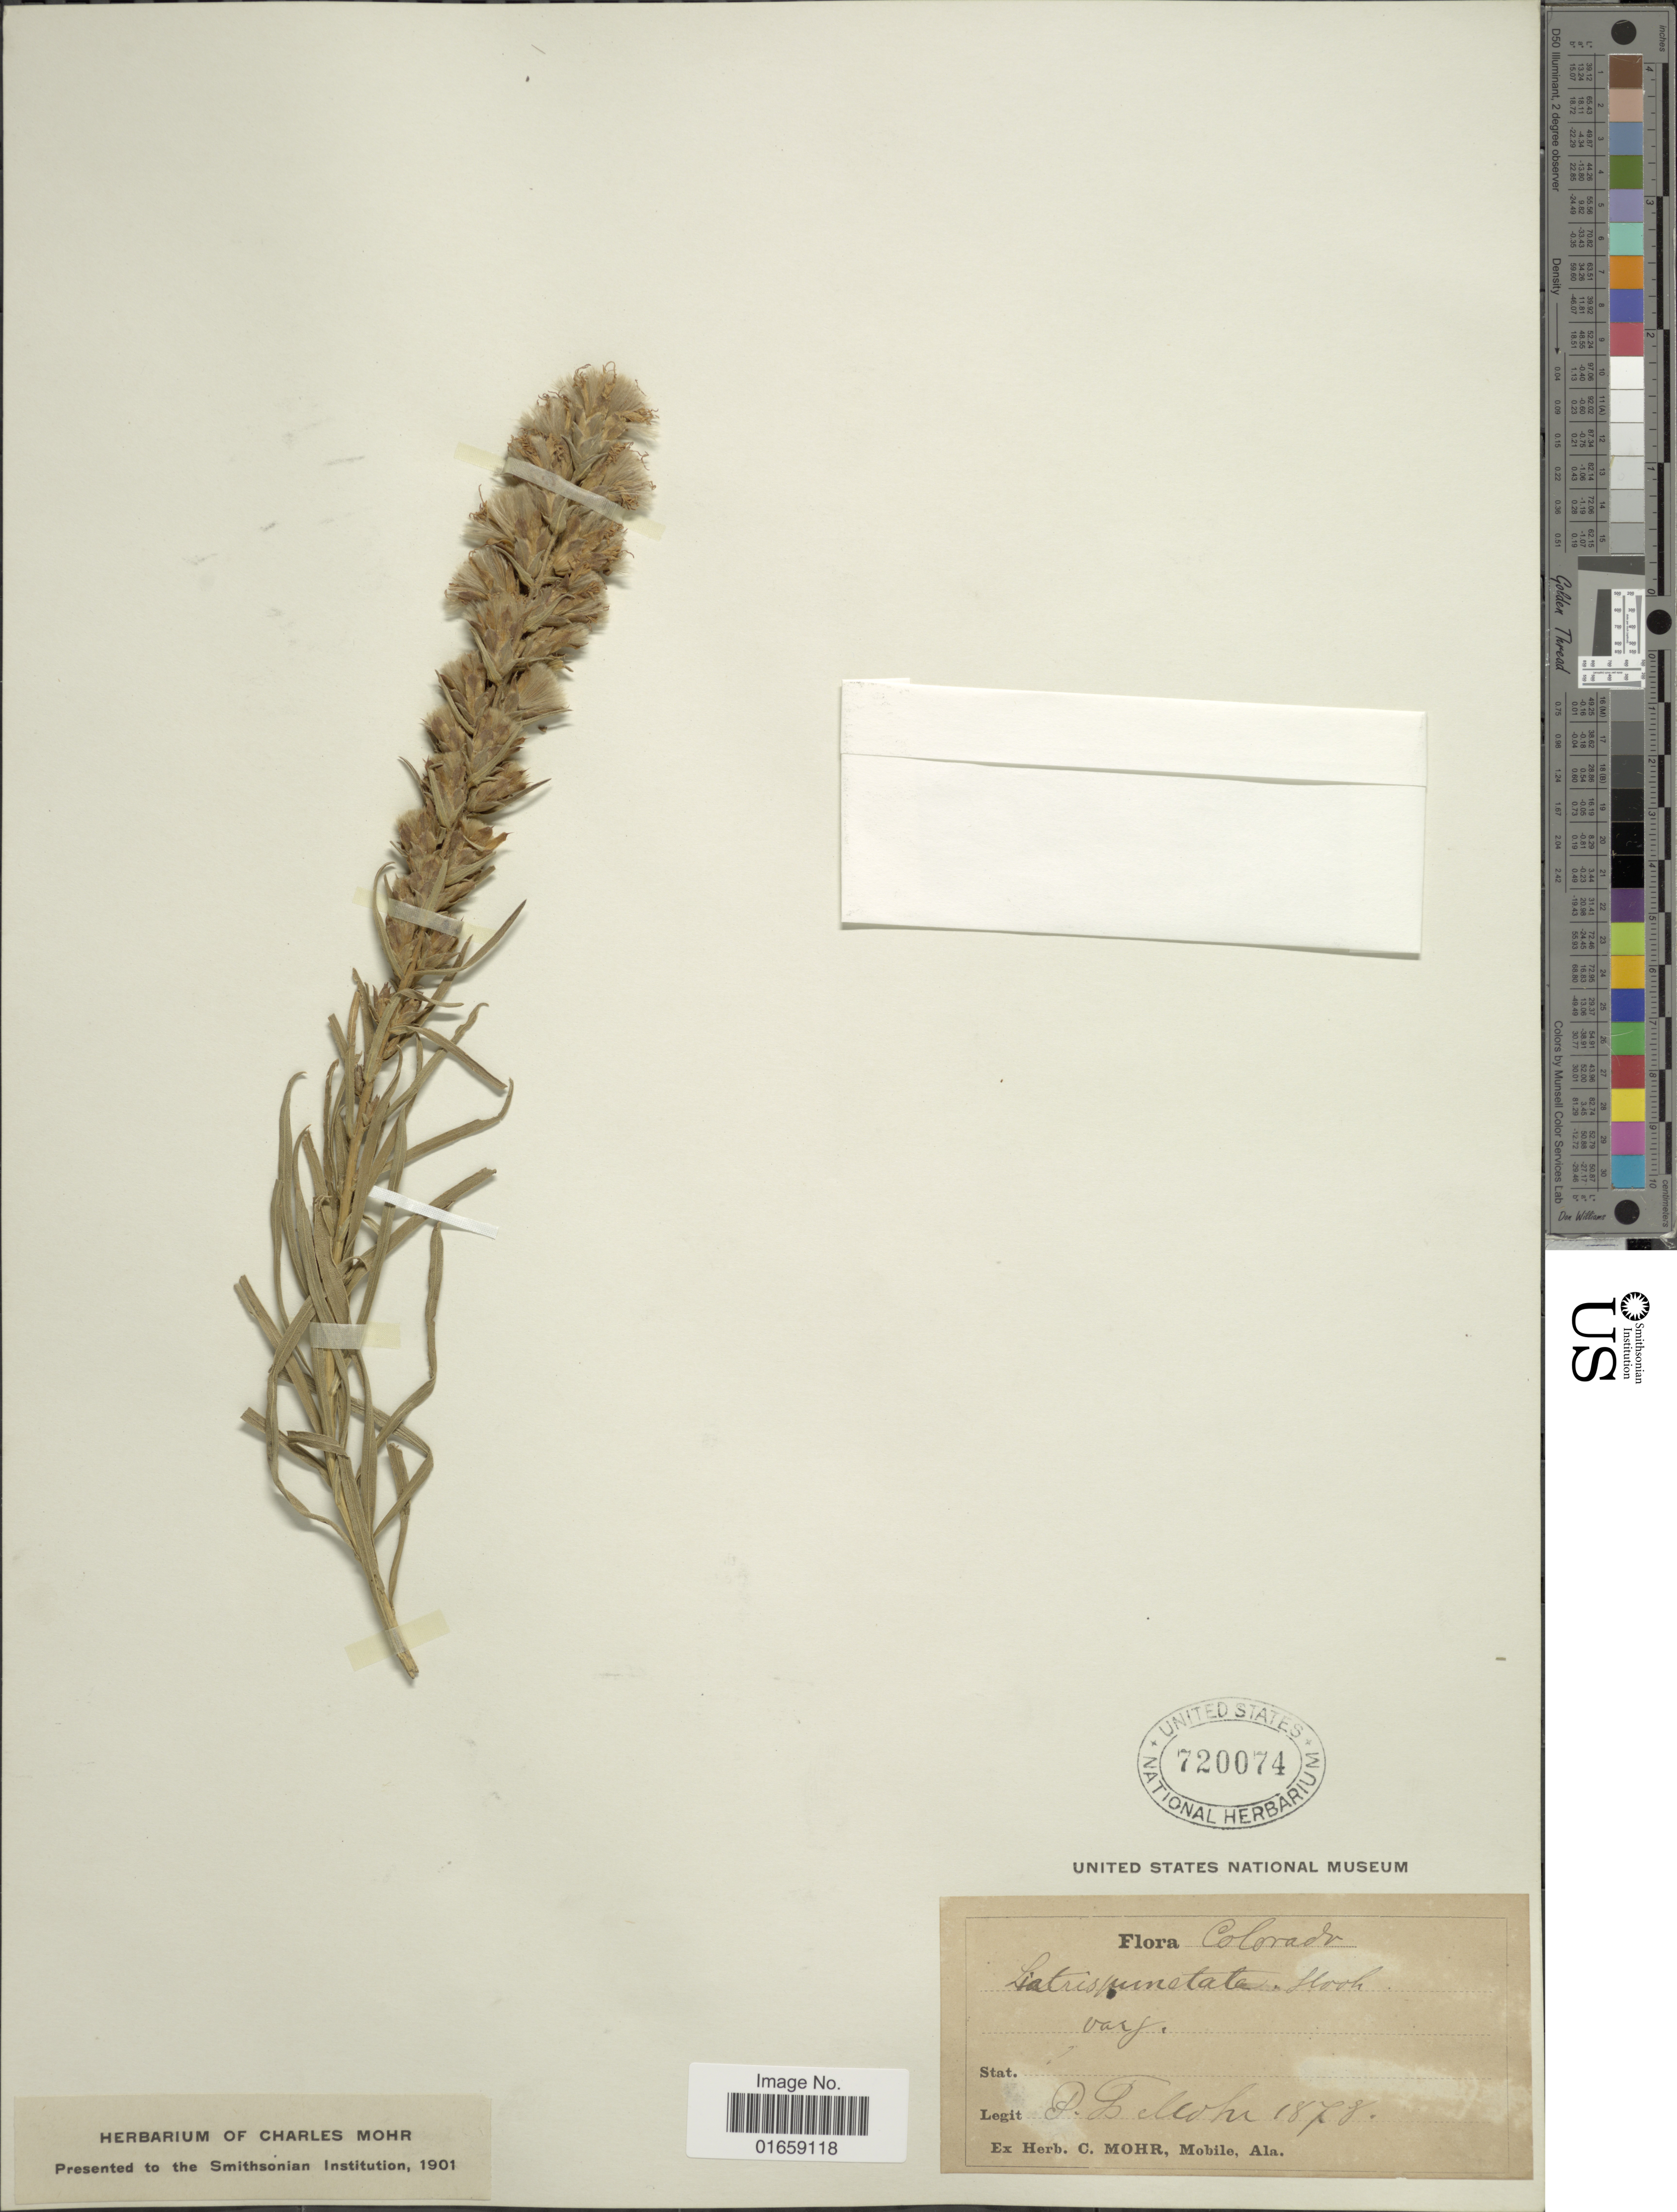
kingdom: Plantae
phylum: Tracheophyta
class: Magnoliopsida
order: Asterales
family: Asteraceae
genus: Liatris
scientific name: Liatris punctata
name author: Hook.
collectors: P. F. Mohr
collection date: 1878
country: United States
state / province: Colorado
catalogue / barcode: US 720074